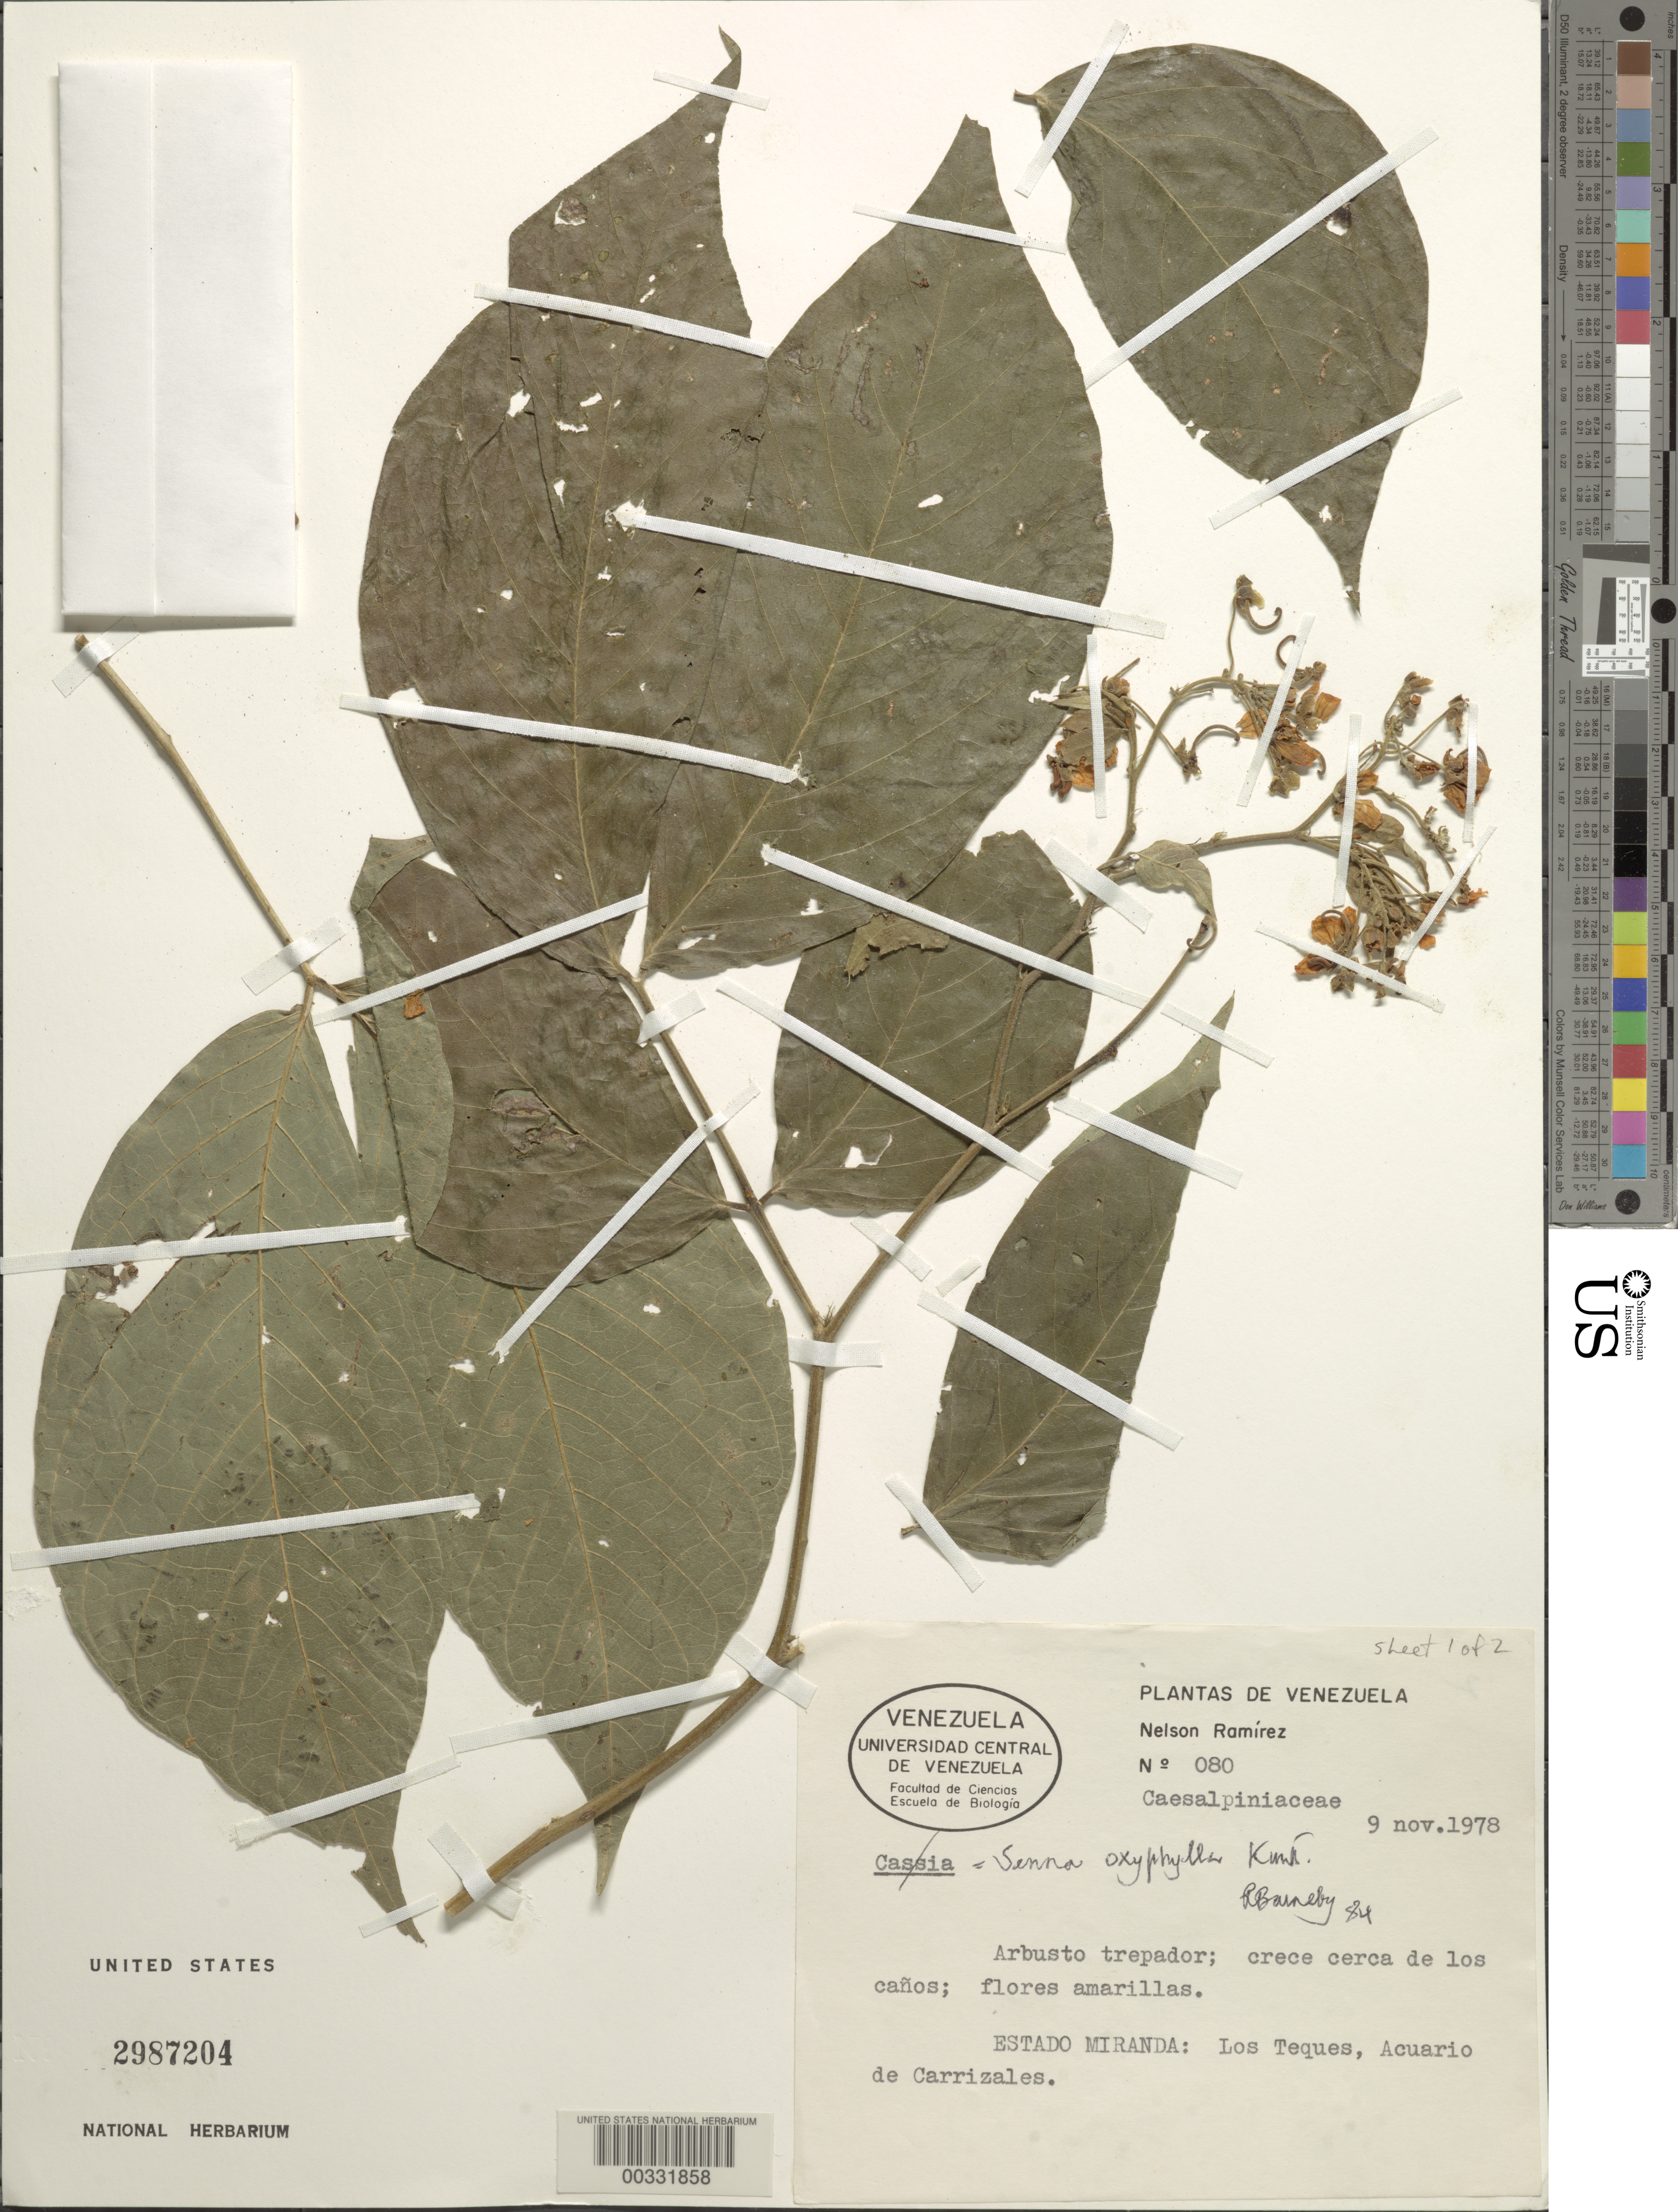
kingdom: Plantae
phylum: Tracheophyta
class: Magnoliopsida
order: Fabales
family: Fabaceae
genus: Senna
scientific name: Senna oxyphylla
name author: (Kunth) H.S. Irwin & Barneby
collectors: N. Ramírez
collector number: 080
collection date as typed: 09 Nov 1978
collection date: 1978-11-09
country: Venezuela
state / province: Miranda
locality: Los teques, acuario de carrizales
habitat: Canyons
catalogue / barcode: US 2987204